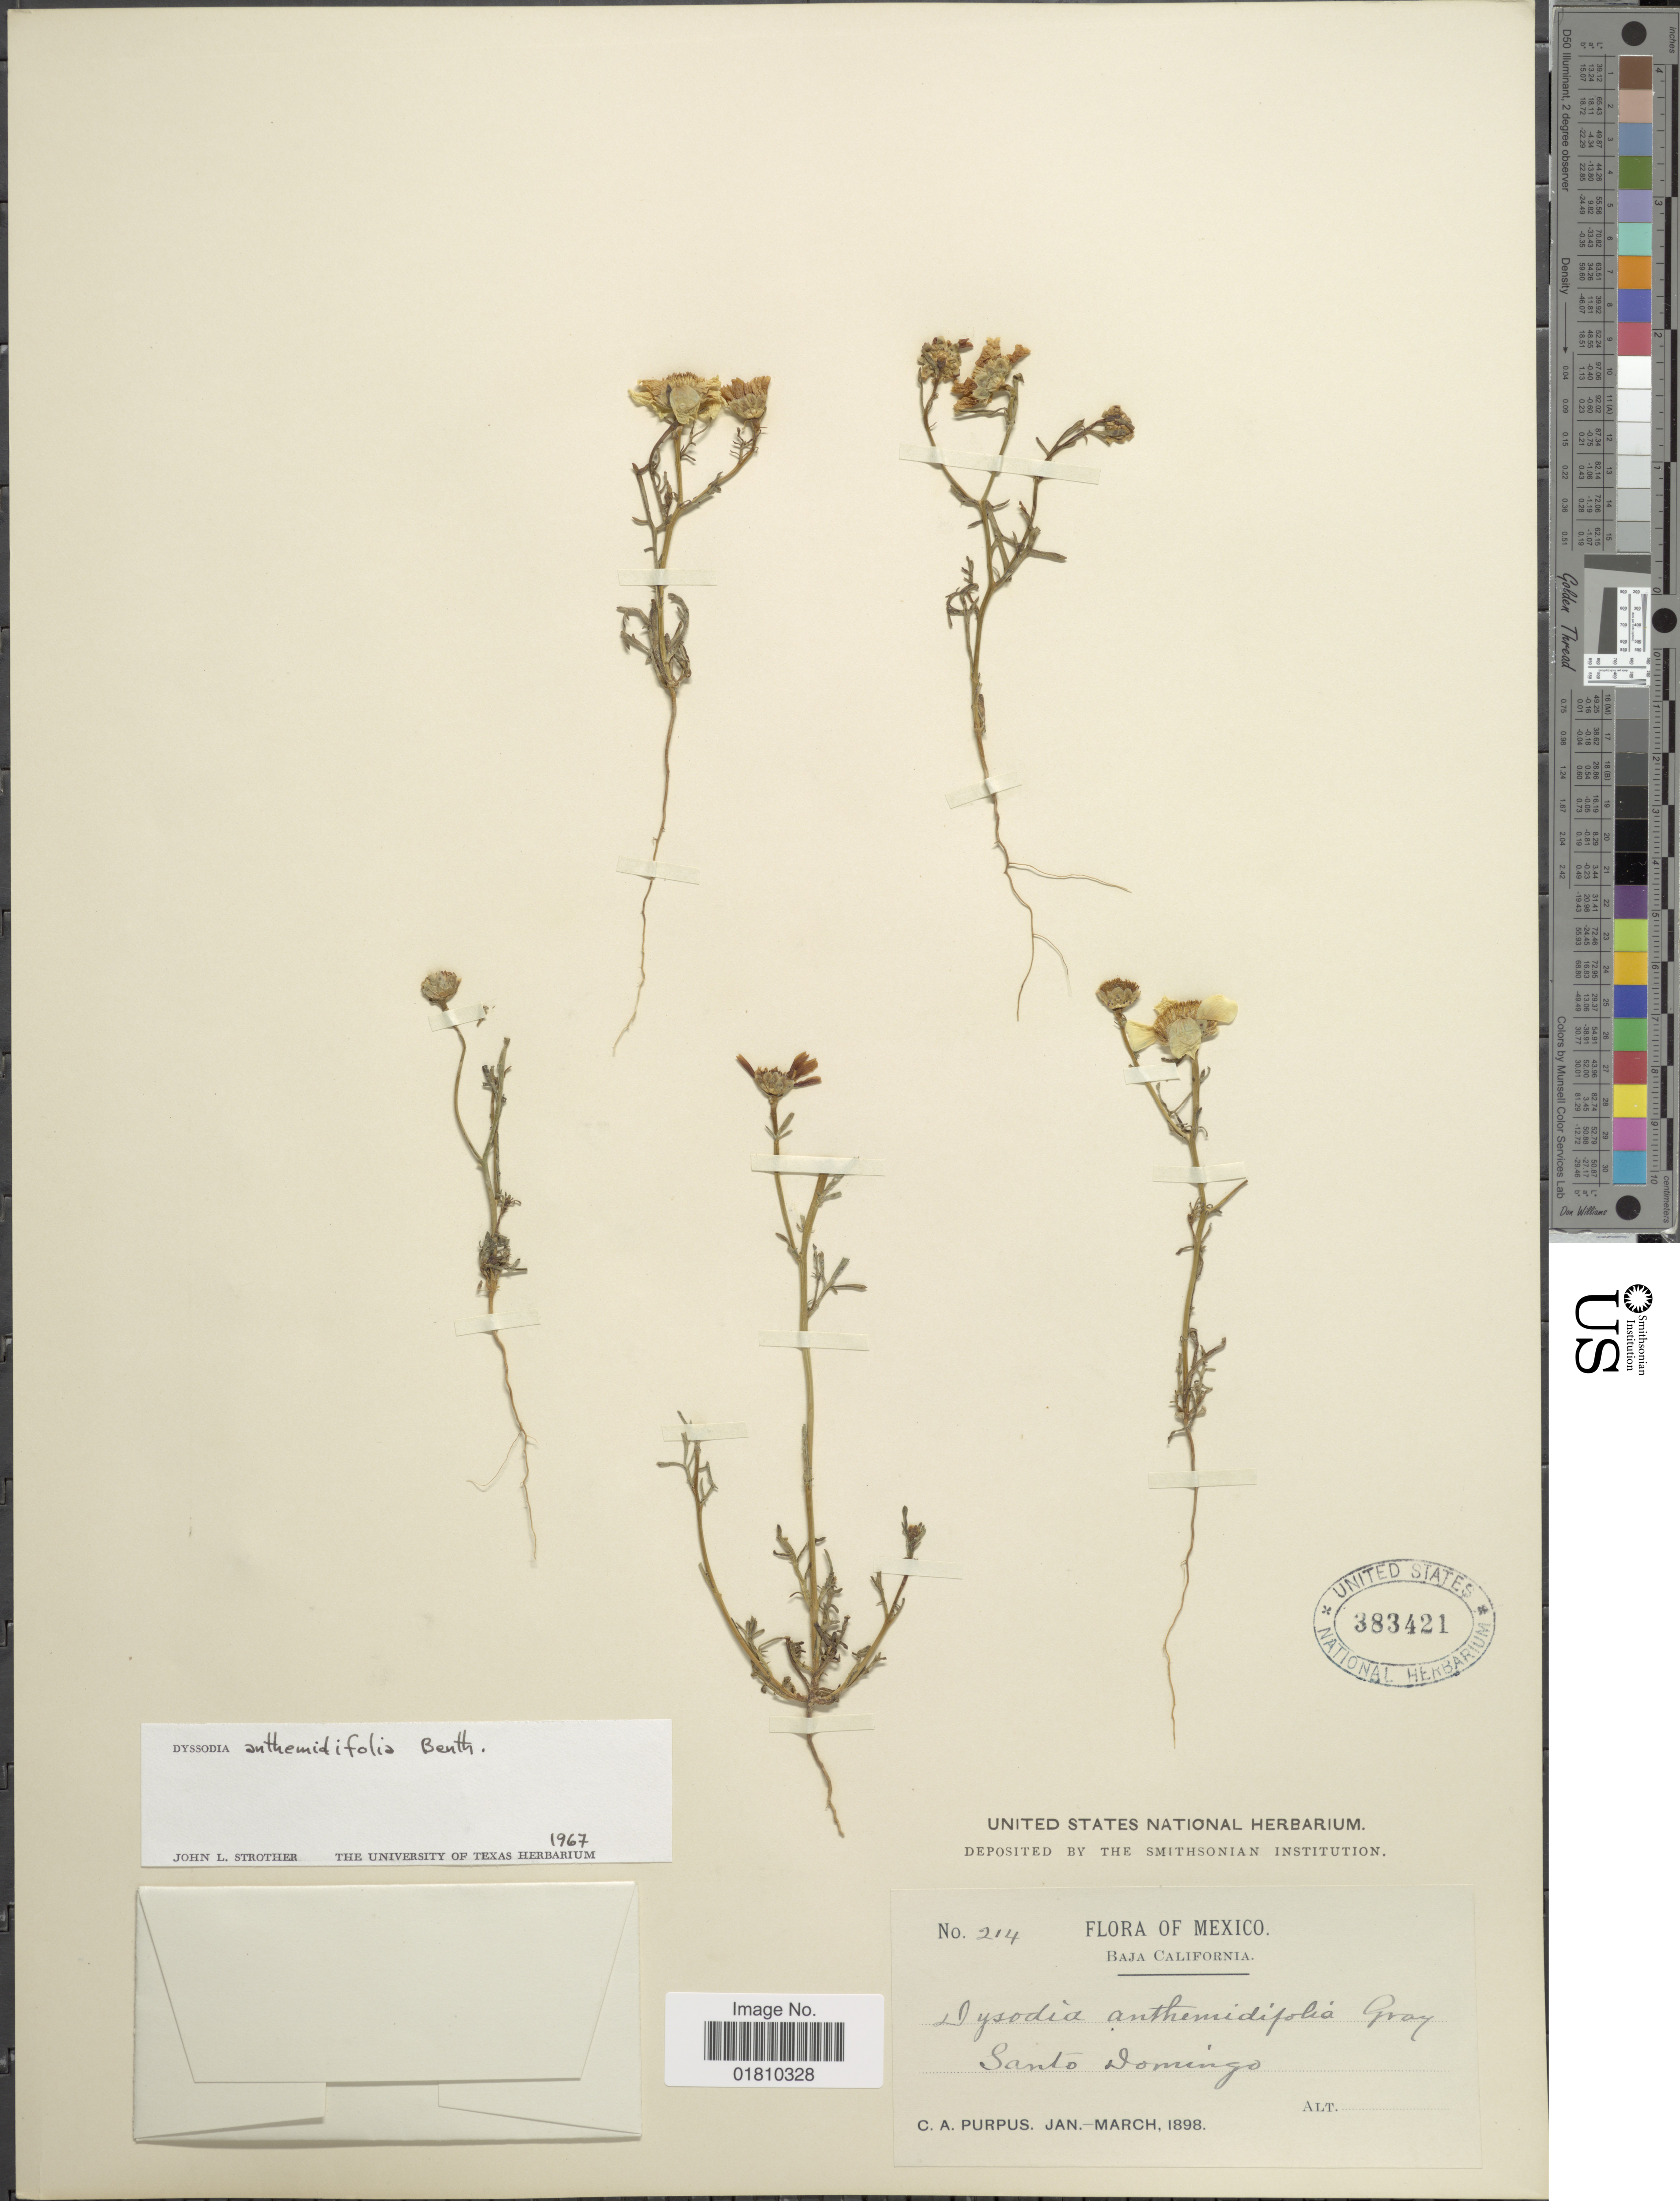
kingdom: Plantae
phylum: Tracheophyta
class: Magnoliopsida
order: Asterales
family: Asteraceae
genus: Boeberastrum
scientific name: Boeberastrum anthemidifolium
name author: Rydb.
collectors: C. A. Purpus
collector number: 214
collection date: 1898-01/1898-03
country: Mexico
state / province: Baja California Sur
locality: Santo Domingo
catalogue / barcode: US 383421